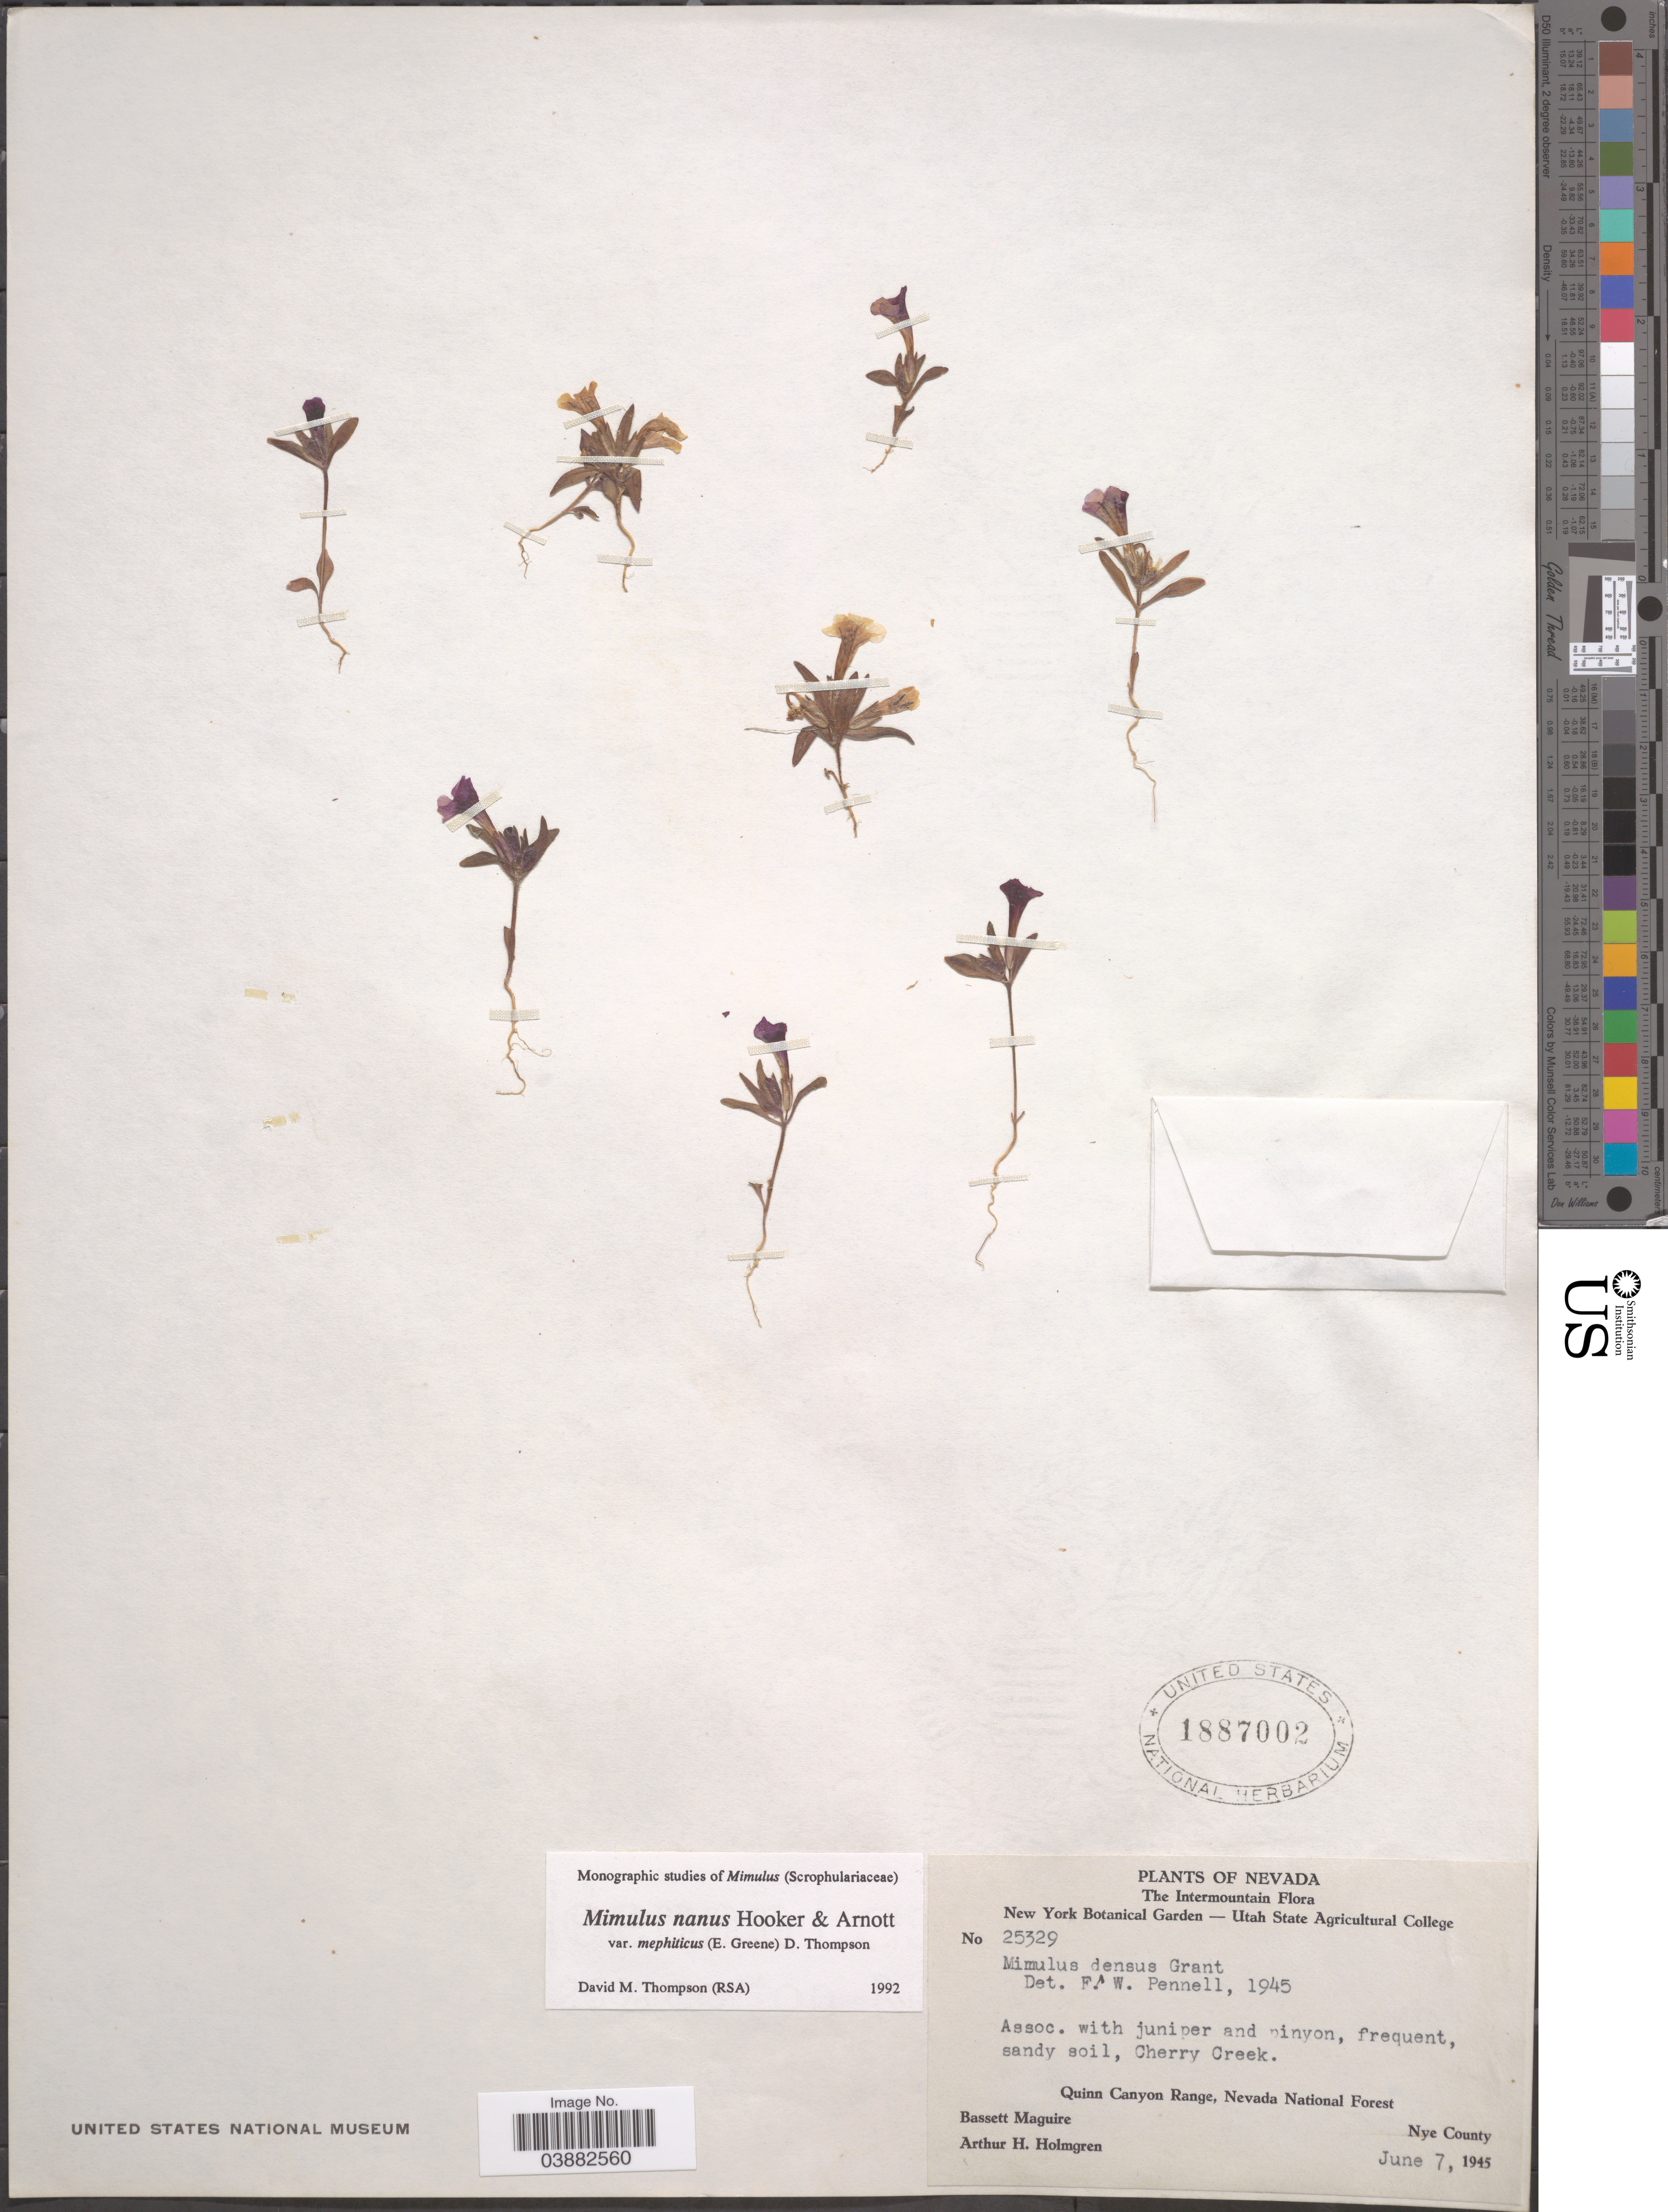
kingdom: Plantae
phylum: Tracheophyta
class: Magnoliopsida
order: Lamiales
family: Phrymaceae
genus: Mimulus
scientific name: Mimulus nanus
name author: Hook. & Arn.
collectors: B. Maguire & A. H. Holmgren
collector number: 25329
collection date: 1945-06-07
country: United States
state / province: Nevada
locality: The Intermountain. Quinn Canyon Range, Nevada National Forest. Nye County.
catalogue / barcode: US 1887002